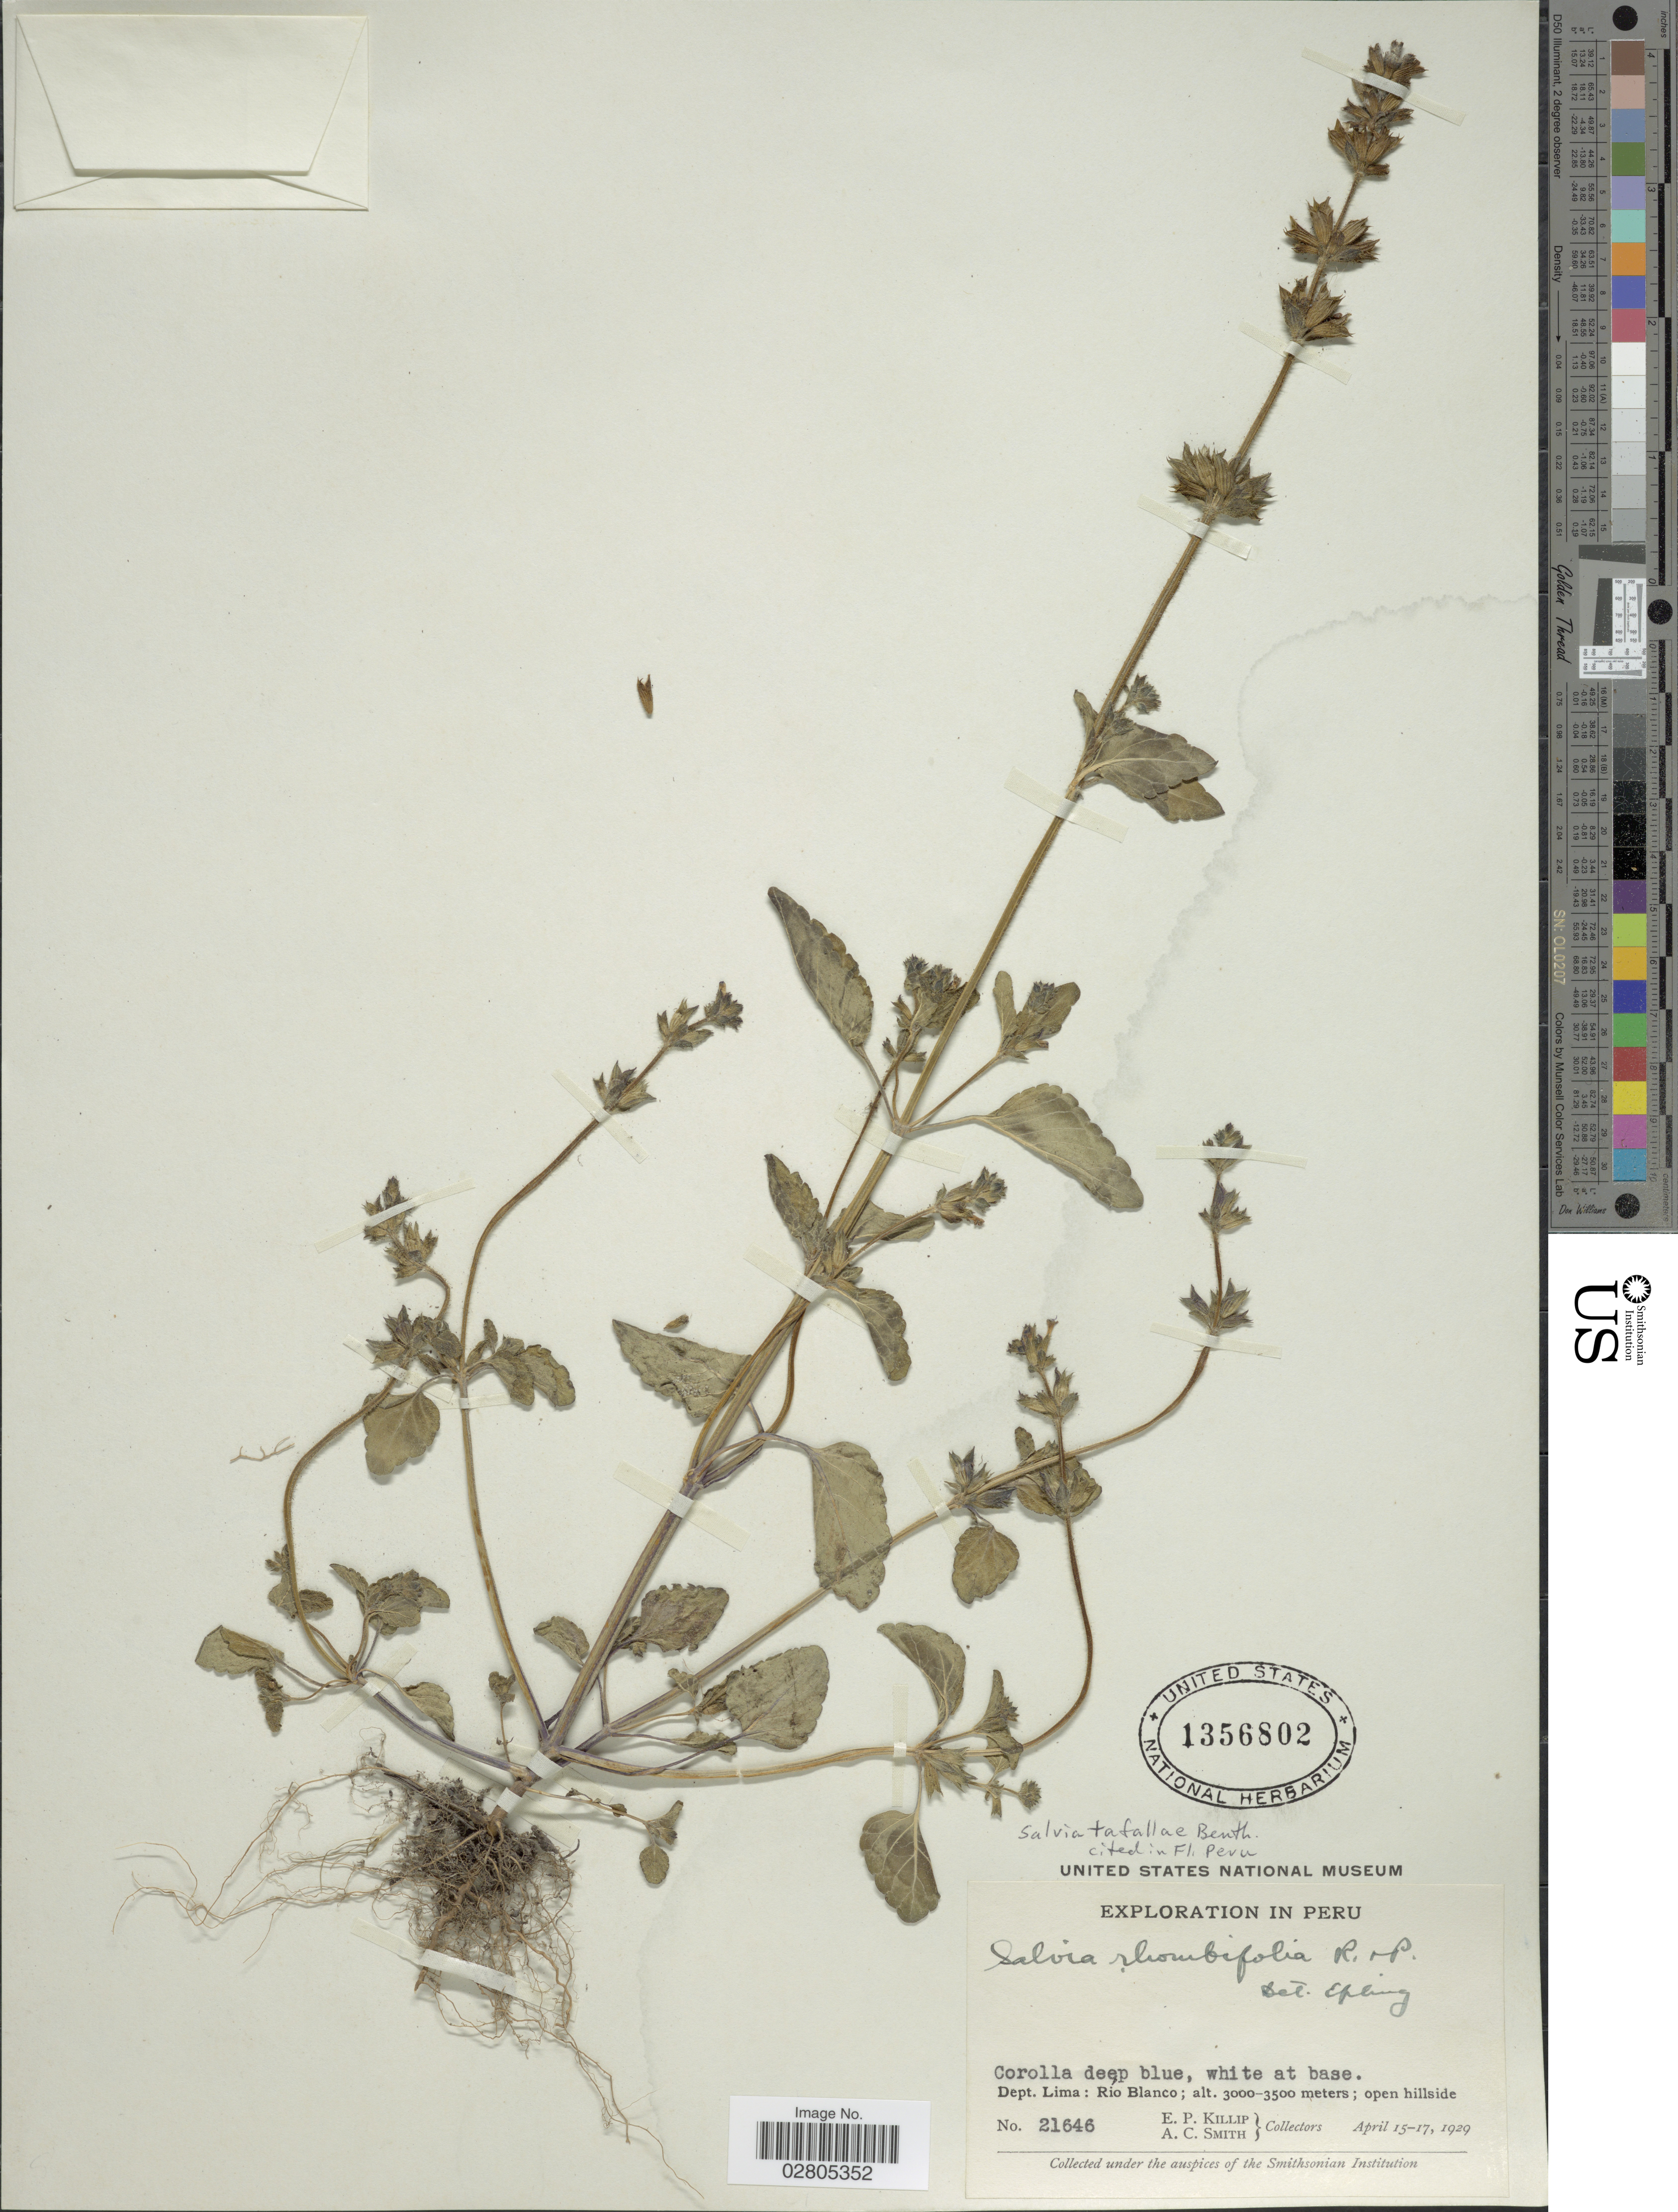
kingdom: Plantae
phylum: Tracheophyta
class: Magnoliopsida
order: Lamiales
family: Lamiaceae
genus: Salvia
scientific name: Salvia tafallae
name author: Benth.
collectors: E. P. Killip & A. C. Smith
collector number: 21646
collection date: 1929-04-15/1929-04-17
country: Peru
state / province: Lima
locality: Dept. Lima, Rio Blanco.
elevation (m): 3000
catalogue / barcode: US 1356802